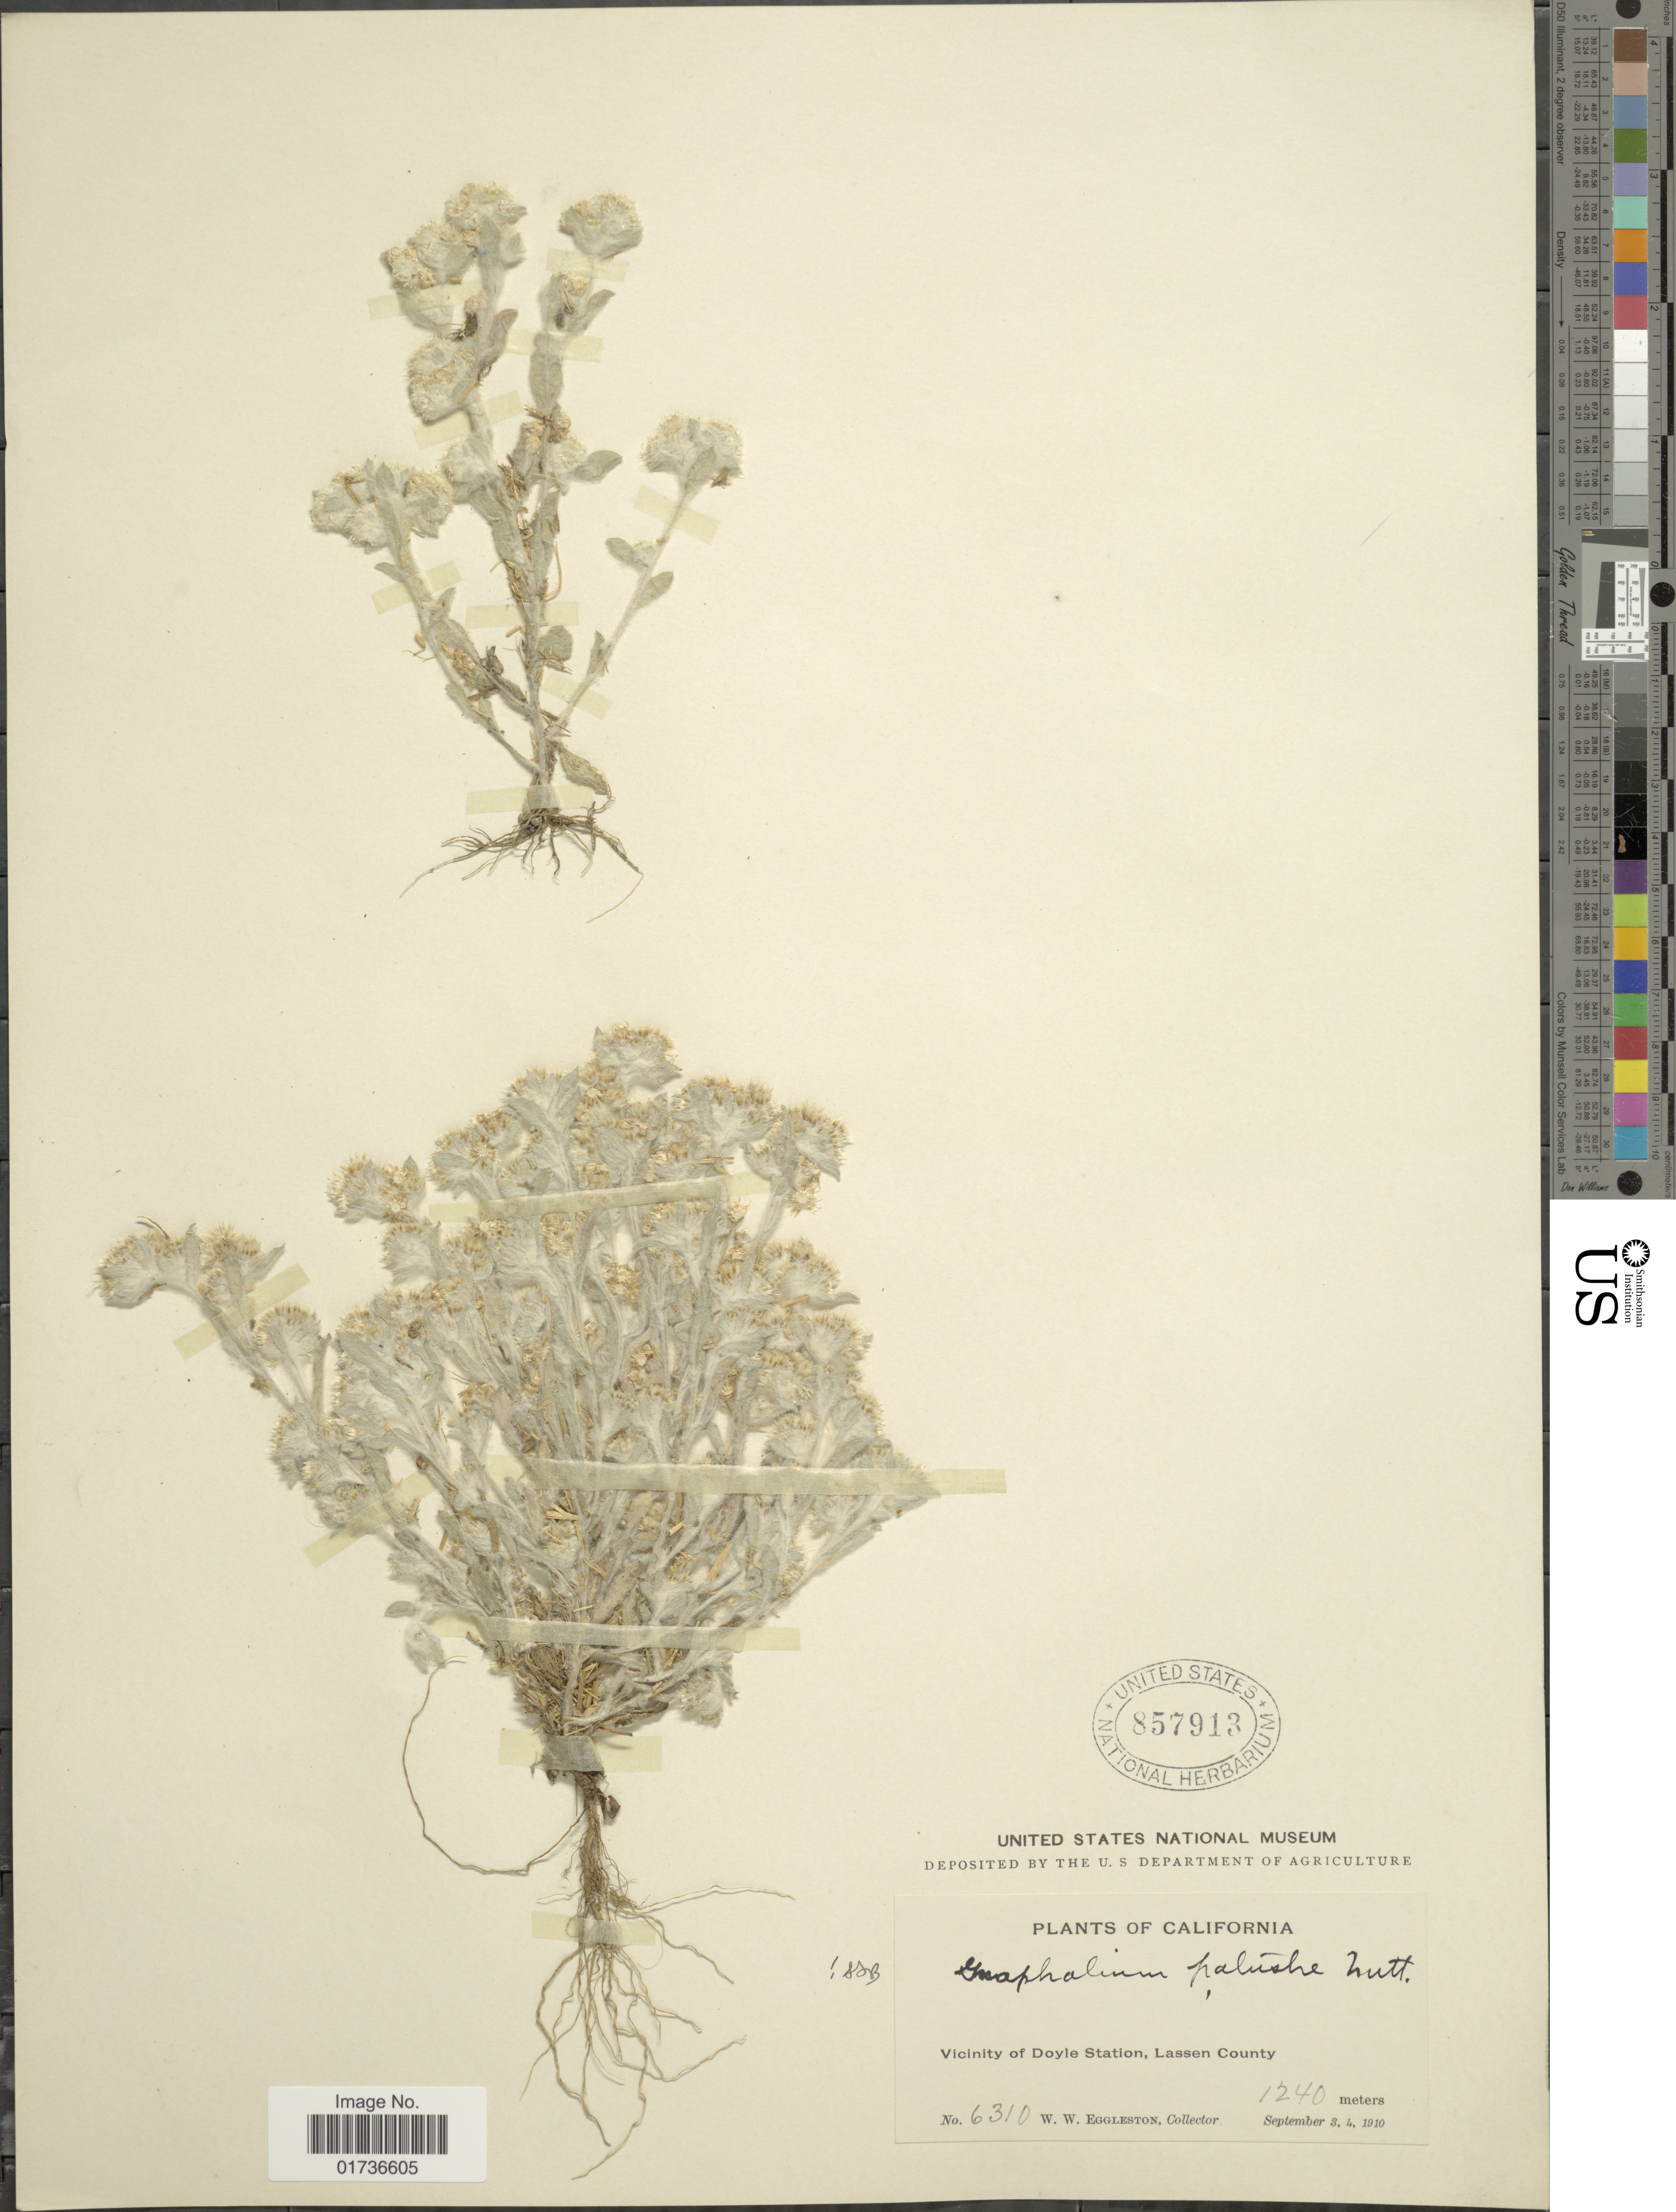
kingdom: Plantae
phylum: Tracheophyta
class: Magnoliopsida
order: Asterales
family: Asteraceae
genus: Gnaphalium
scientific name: Gnaphalium palustre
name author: Nutt.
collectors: W. W. Eggleston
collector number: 6310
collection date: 1910-09-03/1910-09-04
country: United States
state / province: California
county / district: Lassen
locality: Vicinity of Doyle Station, Lassen County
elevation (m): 1240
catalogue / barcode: US 857913